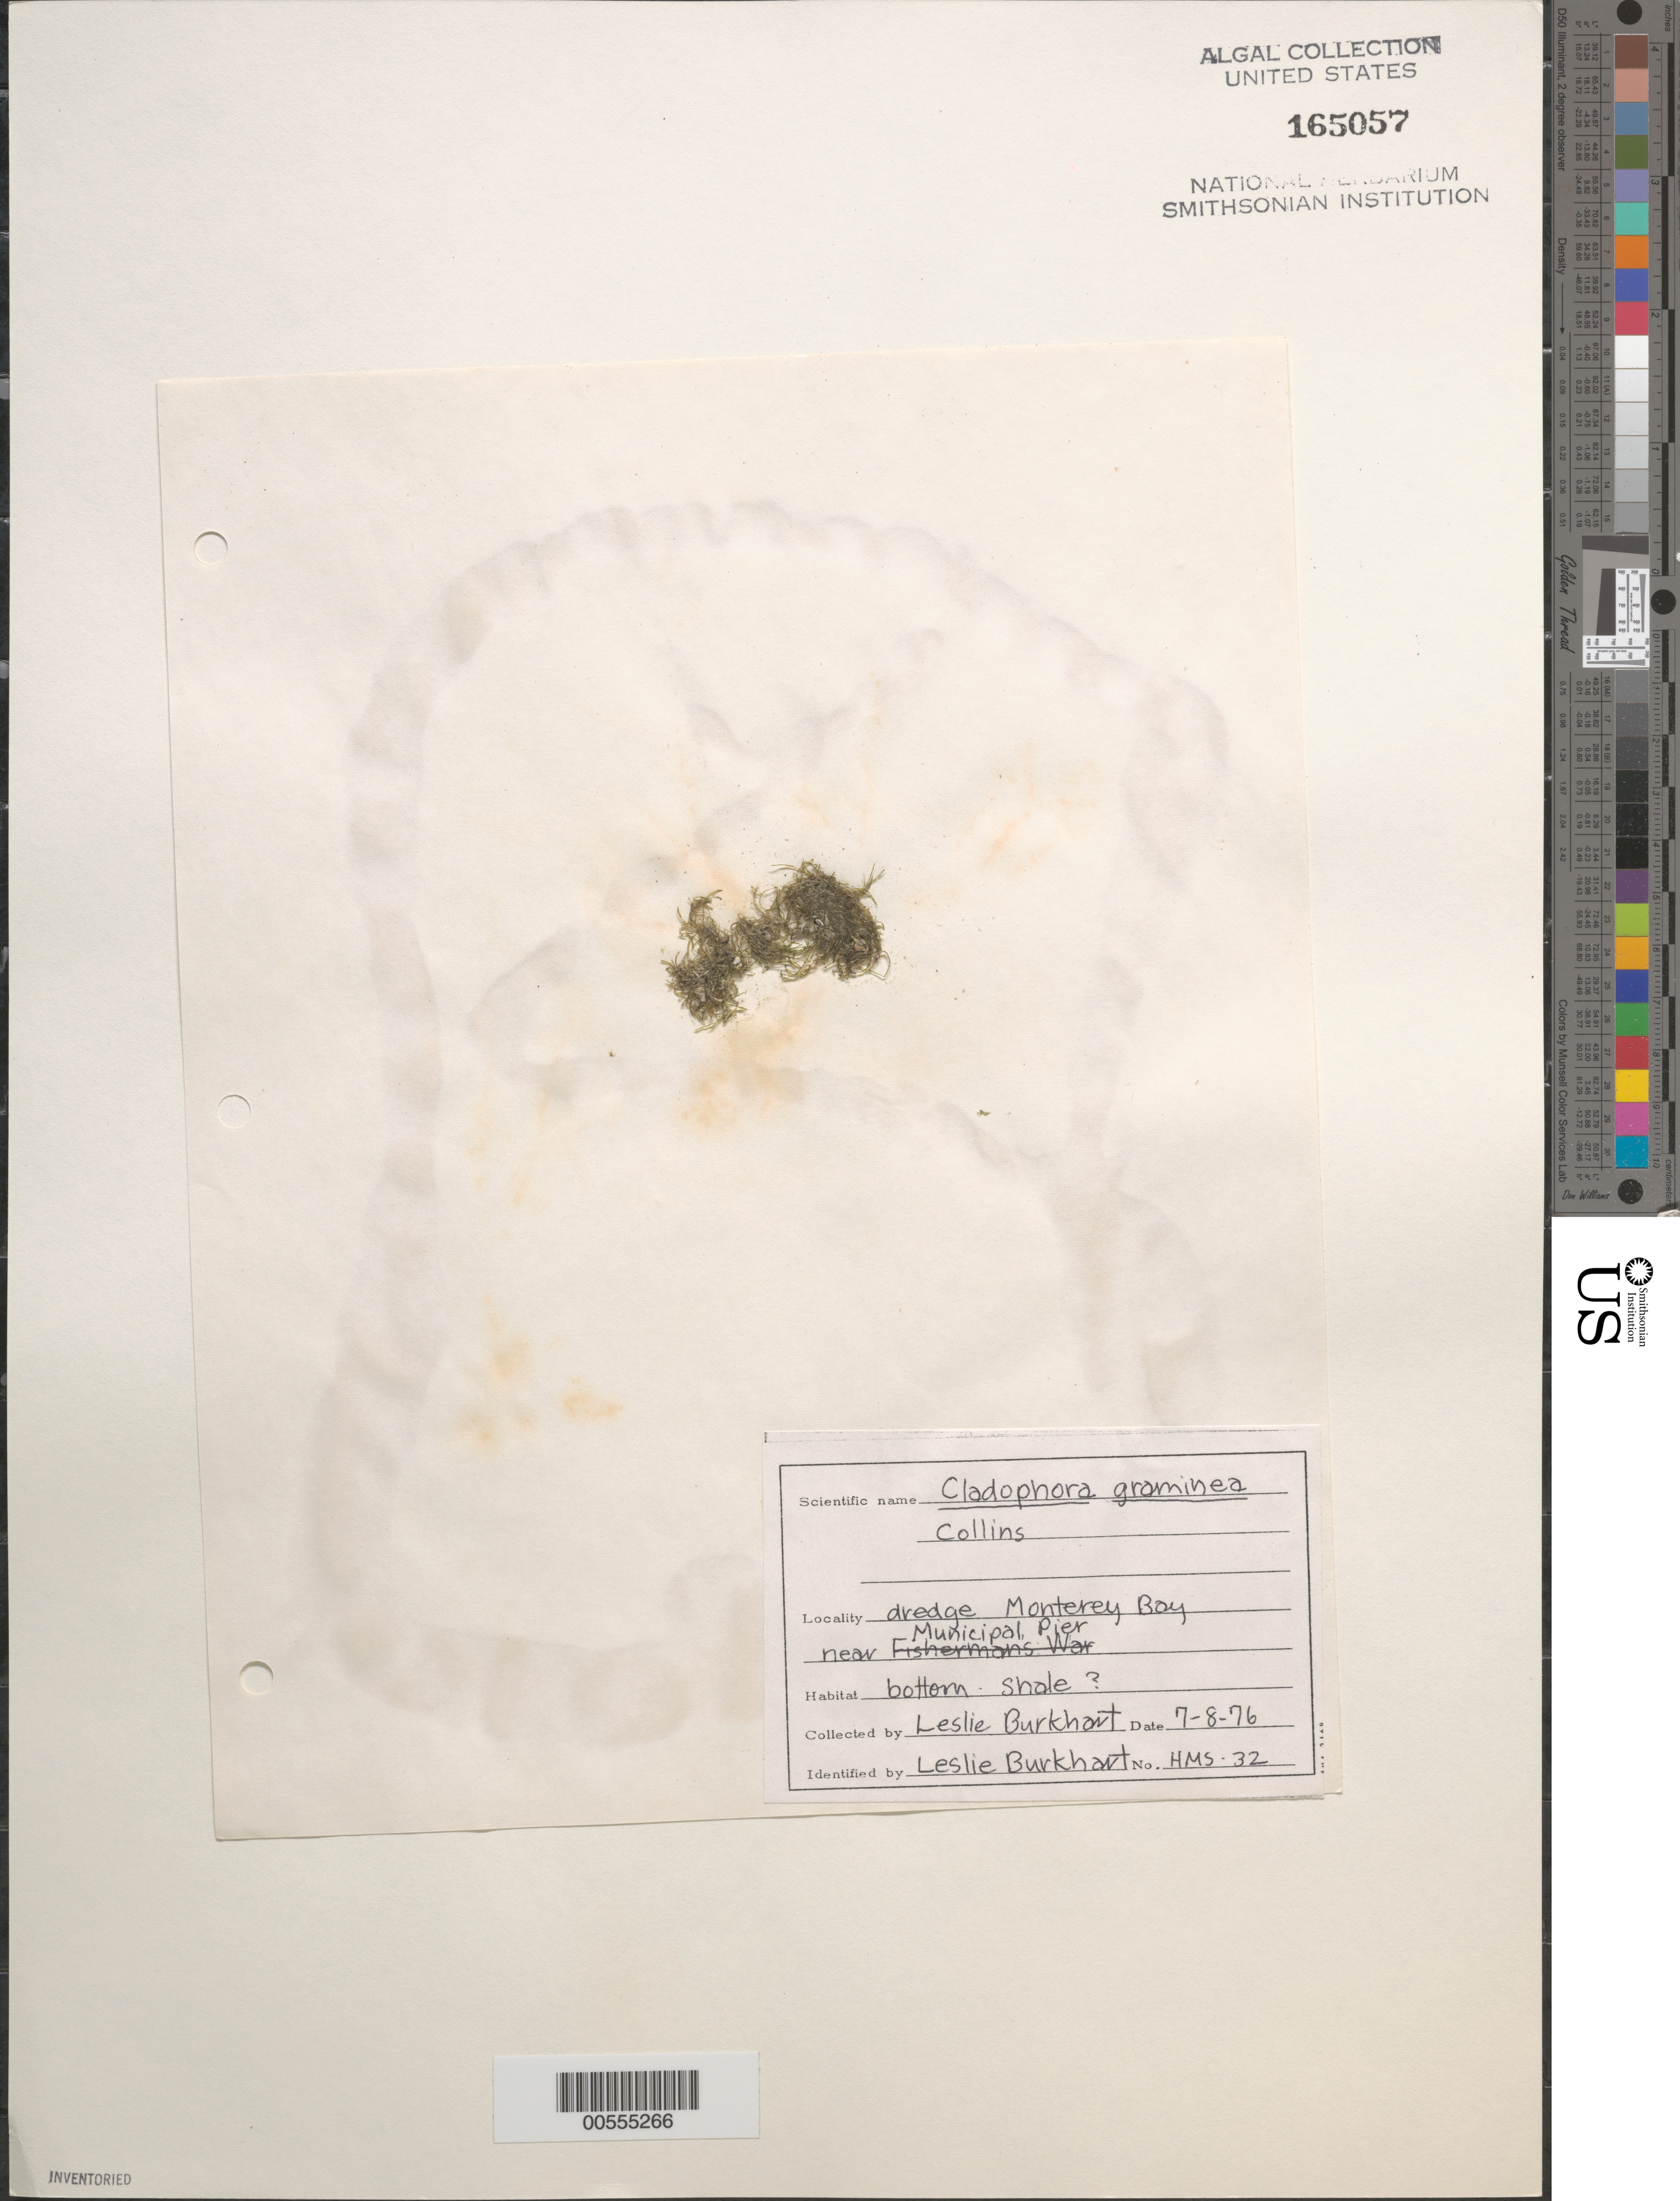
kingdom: Plantae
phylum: Chlorophyta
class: Ulvophyceae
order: Cladophorales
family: Cladophoraceae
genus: Cladophora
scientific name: Cladophora graminea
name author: Collins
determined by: Burkhart, L.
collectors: L. Burkhart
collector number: HMS-32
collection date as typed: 08 Jul 1976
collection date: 1976-07-08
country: United States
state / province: California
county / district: Monterey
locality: Monterey Bay, near municipal pier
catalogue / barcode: US 165057